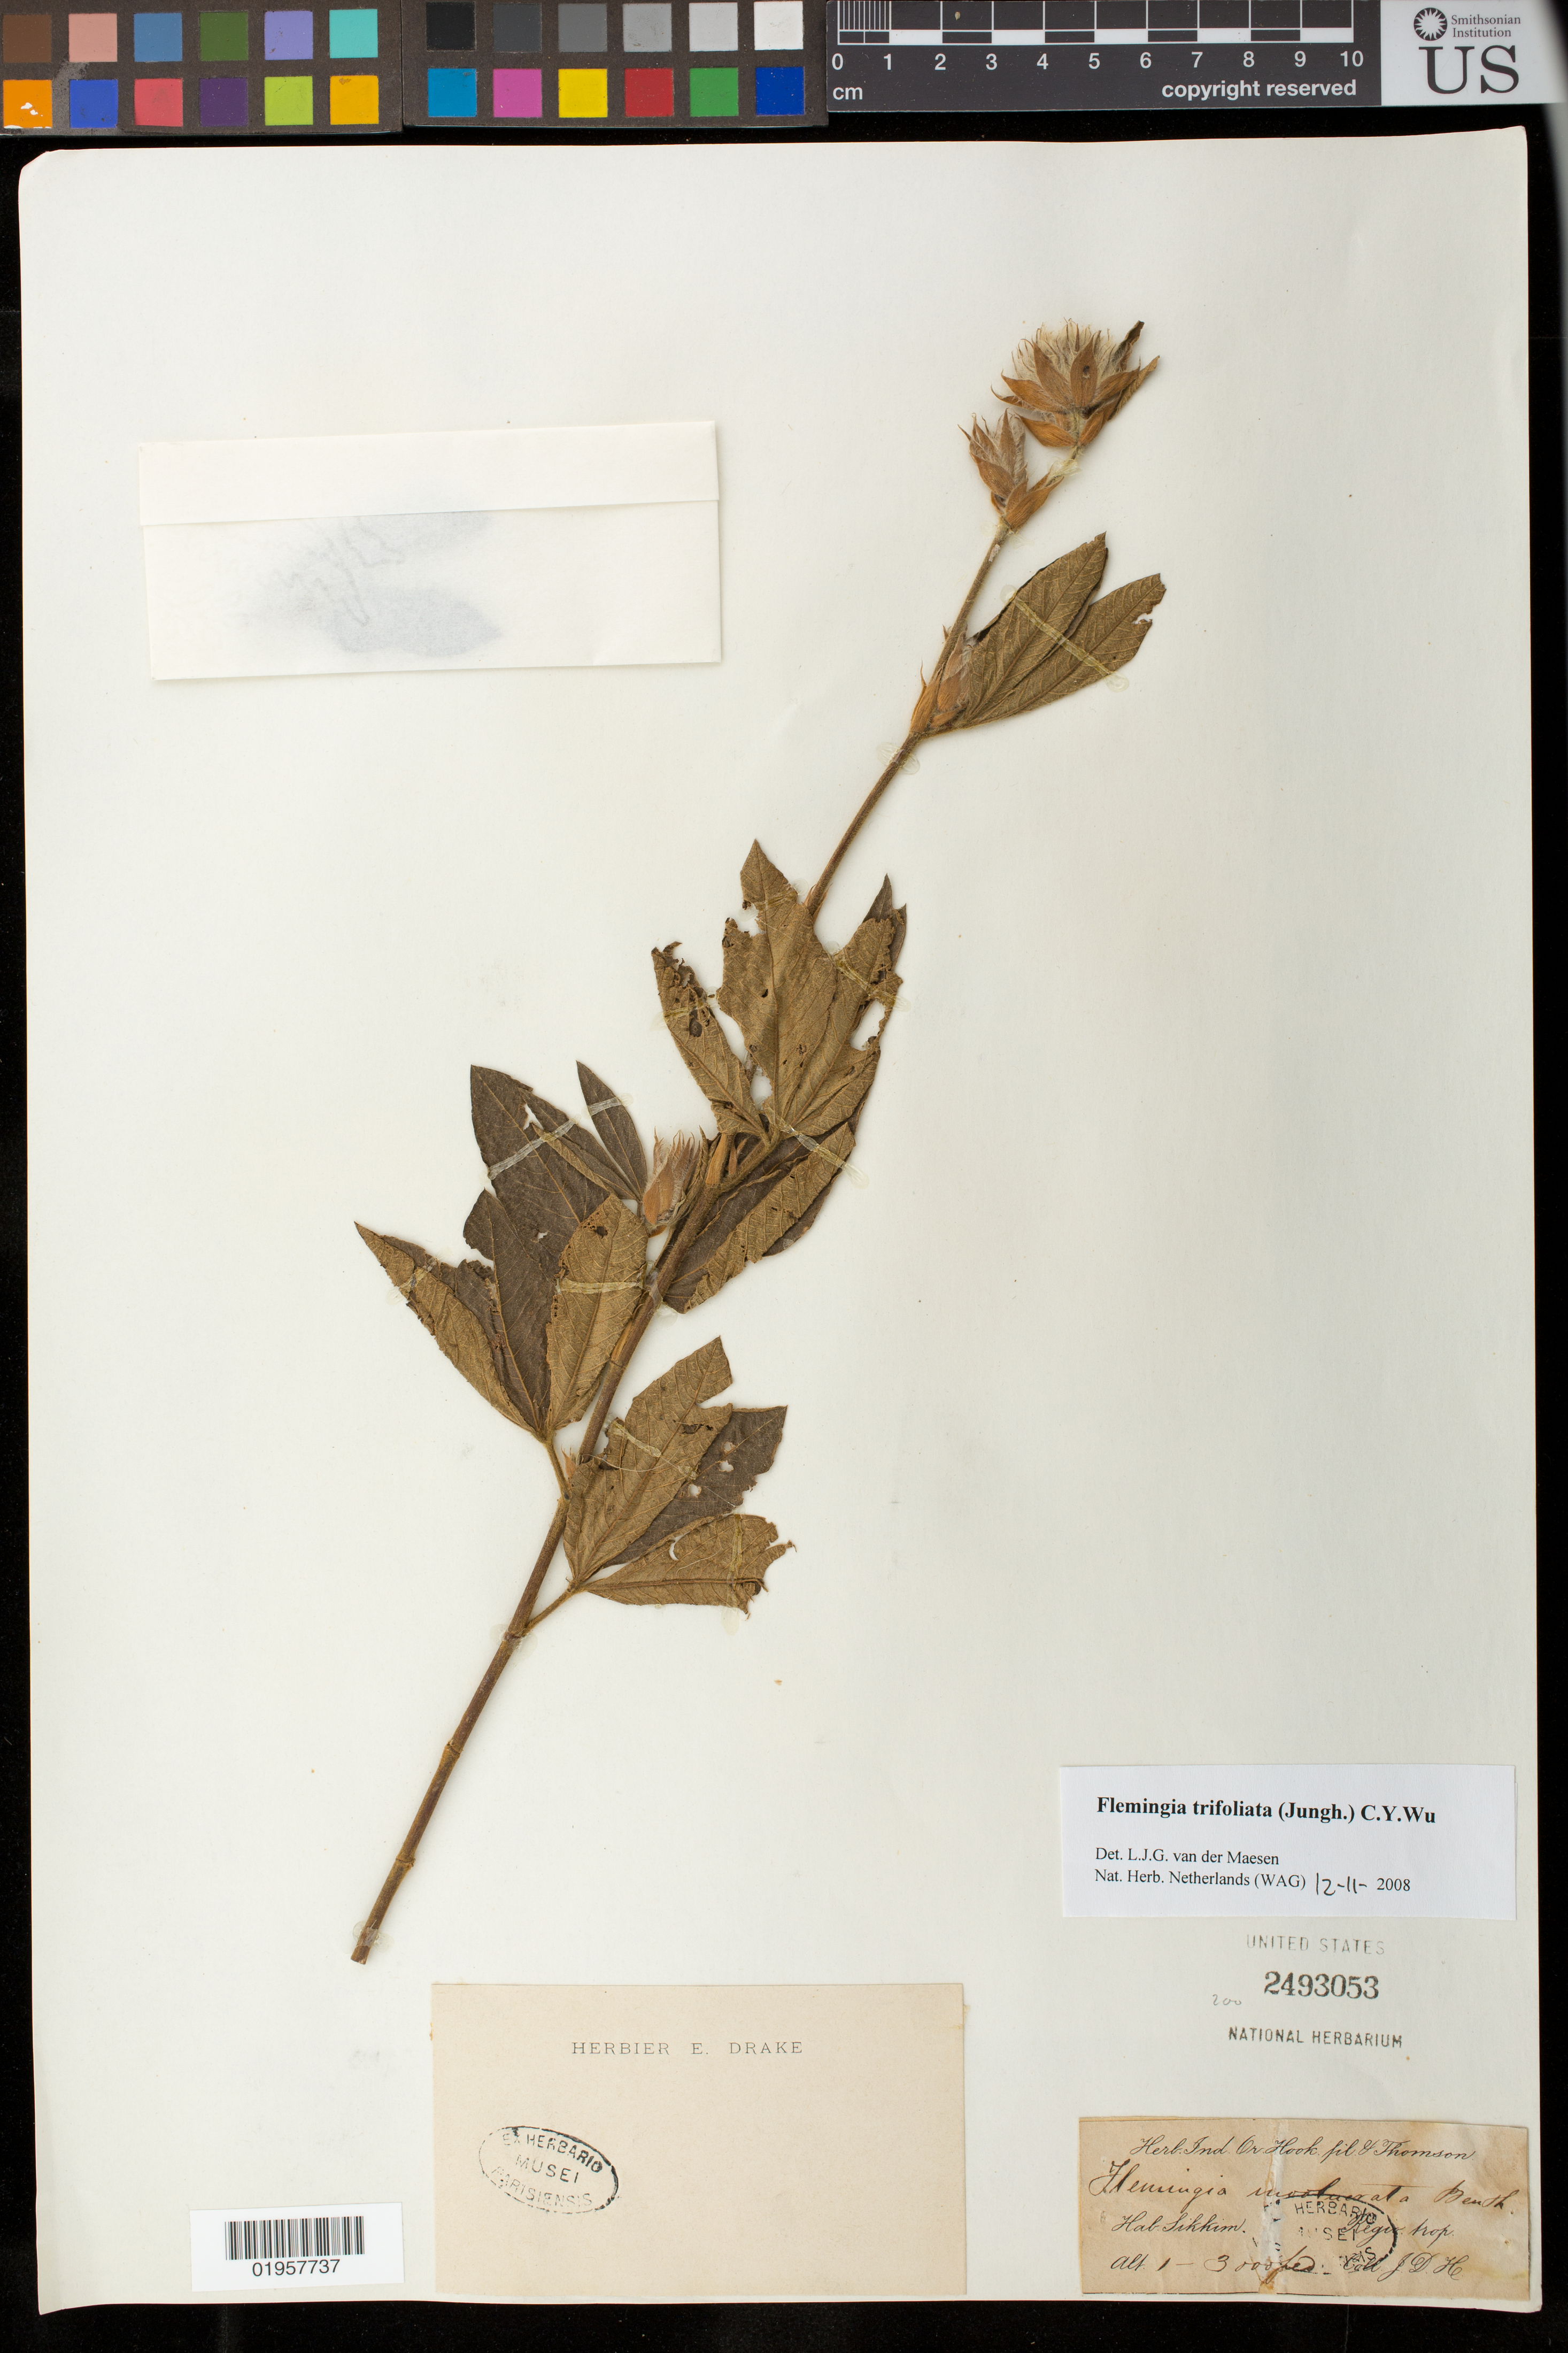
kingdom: Plantae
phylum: Tracheophyta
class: Magnoliopsida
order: Fabales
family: Fabaceae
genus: Flemingia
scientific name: Flemingia trifoliata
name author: (Jungh.) C.Y. Wu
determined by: Van Der Maesen, L. J. G., (WAG), Wageningen University (Netherlands)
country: India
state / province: Sikkim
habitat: Regio trop.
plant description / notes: Collector: J. D. H. [could be J. D. Hooker ?]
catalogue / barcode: US 2493053